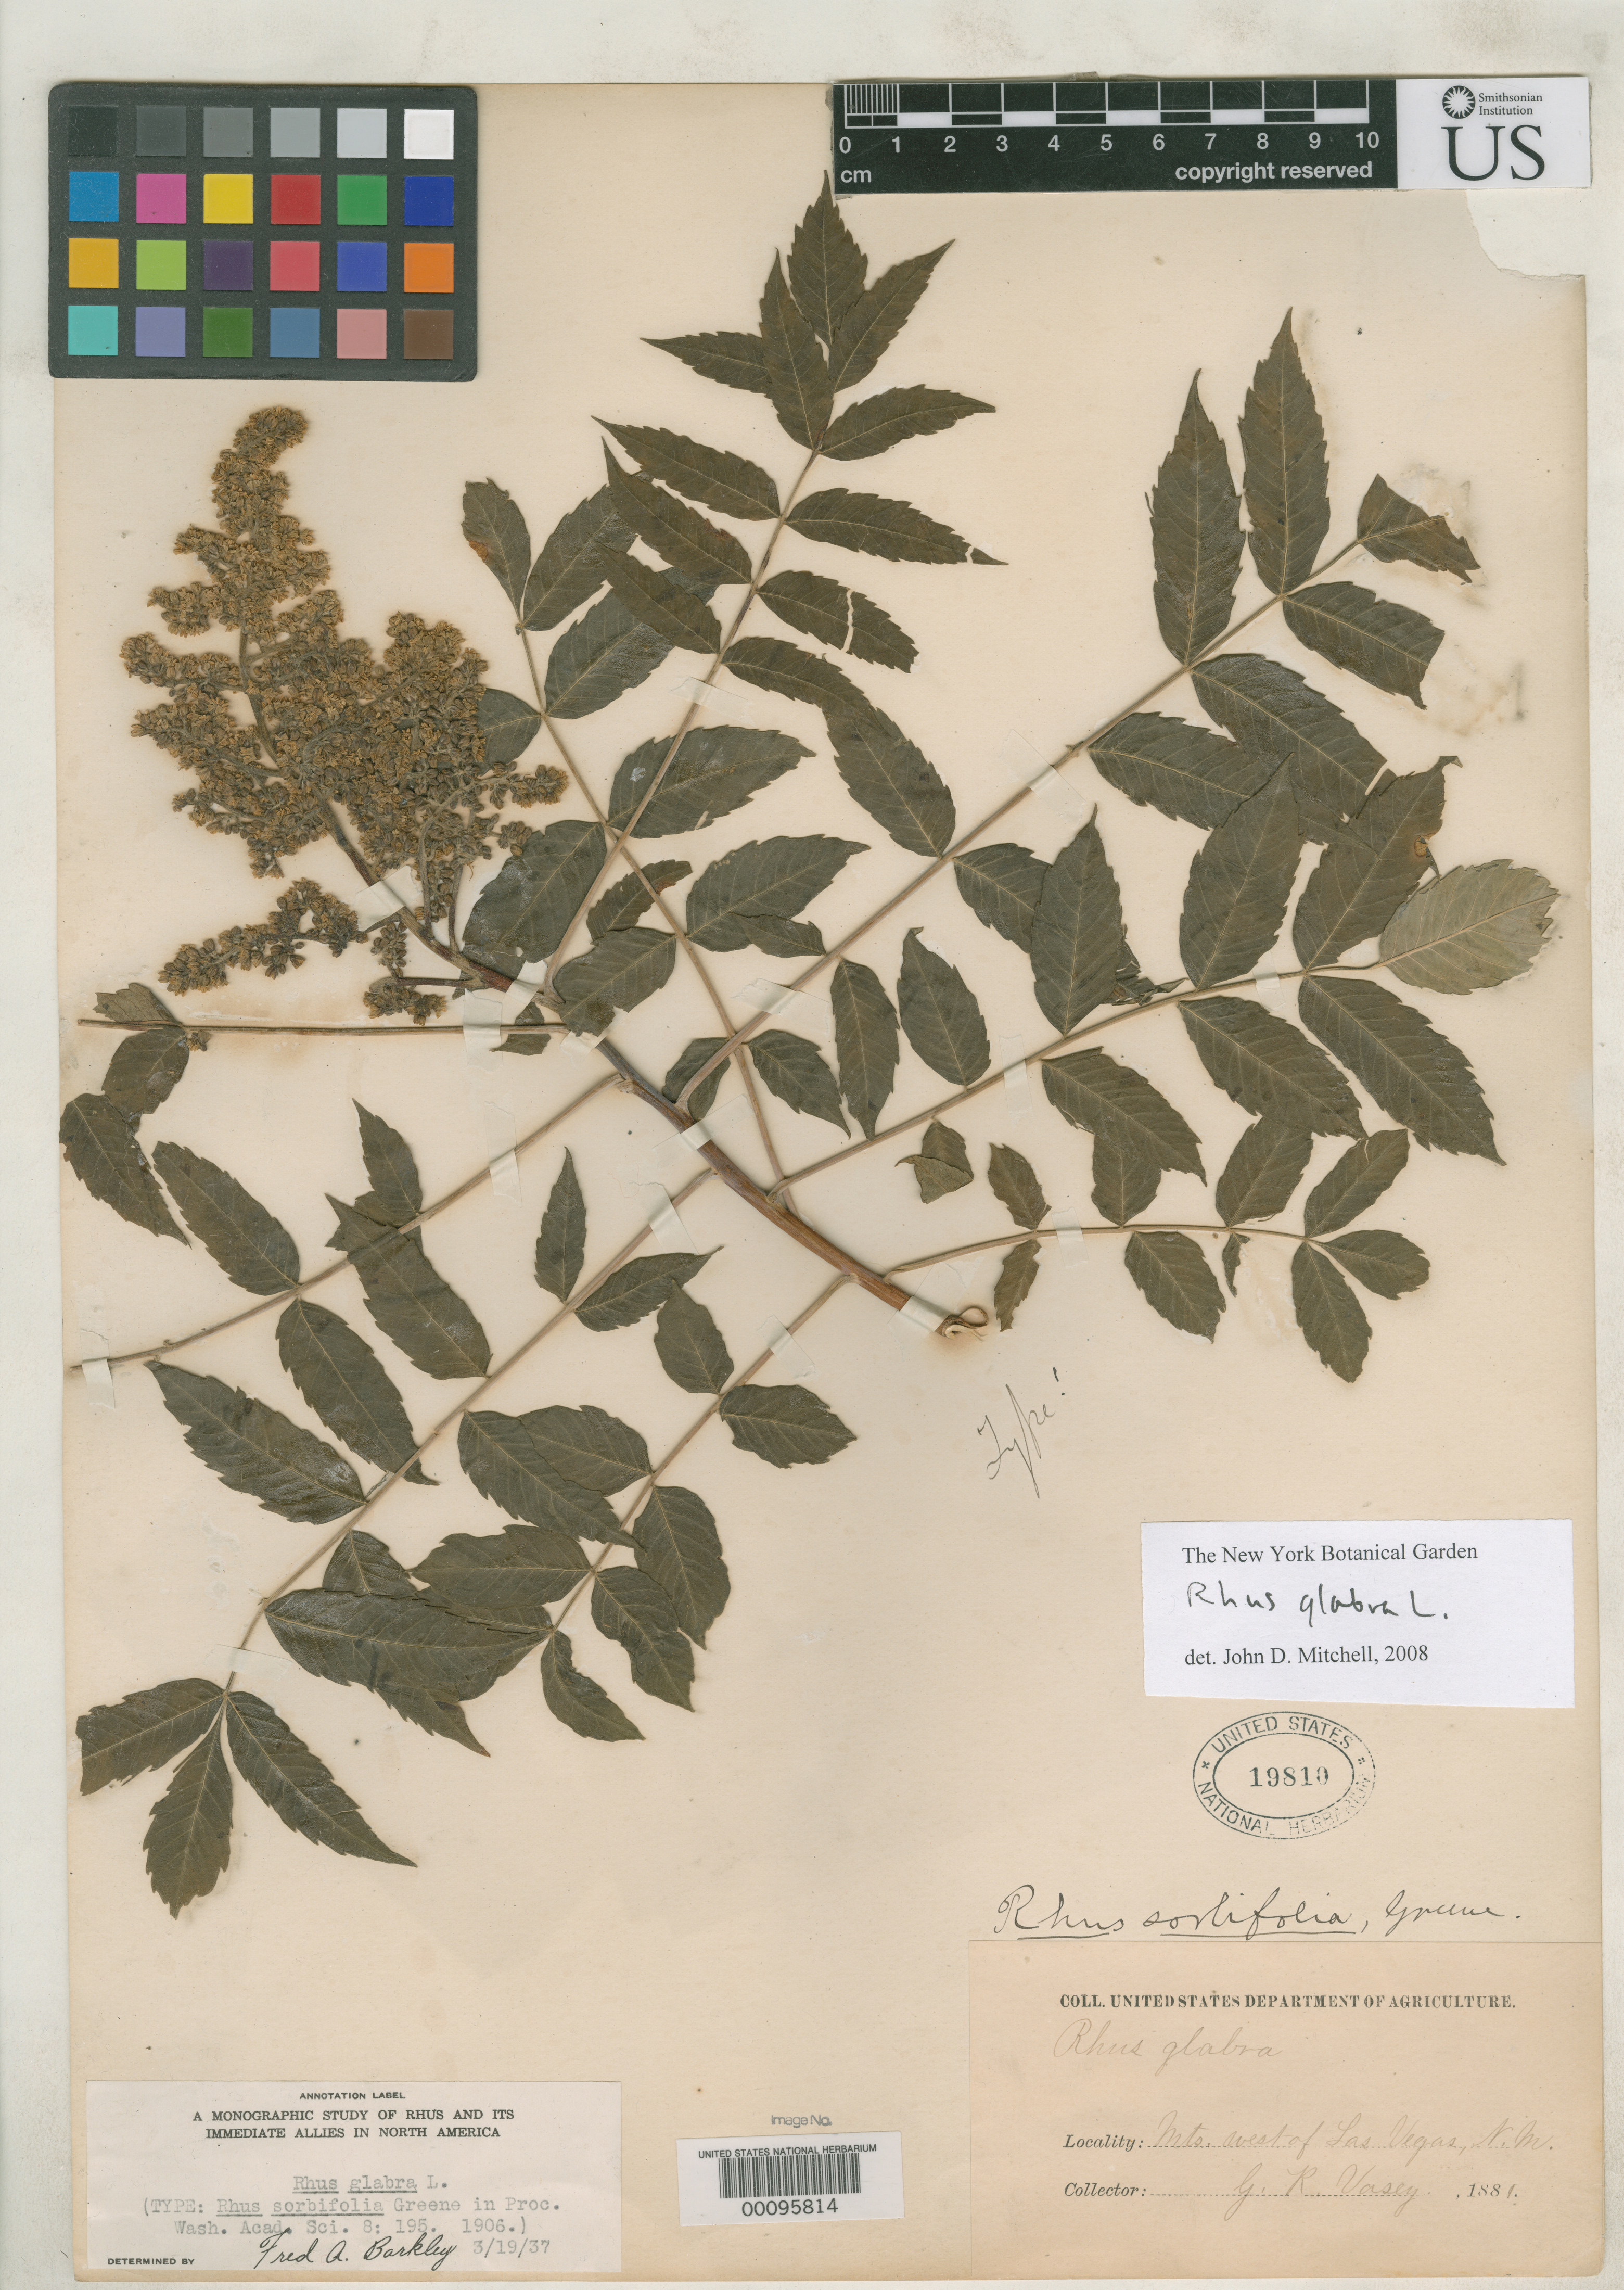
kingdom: Plantae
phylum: Tracheophyta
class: Magnoliopsida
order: Sapindales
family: Anacardiaceae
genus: Rhus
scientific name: Rhus sorbifolia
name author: Greene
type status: Holotype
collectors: G. R. Vasey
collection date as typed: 1881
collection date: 1881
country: United States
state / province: New Mexico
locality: Mts. west of Las Vegas.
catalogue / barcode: US 19810